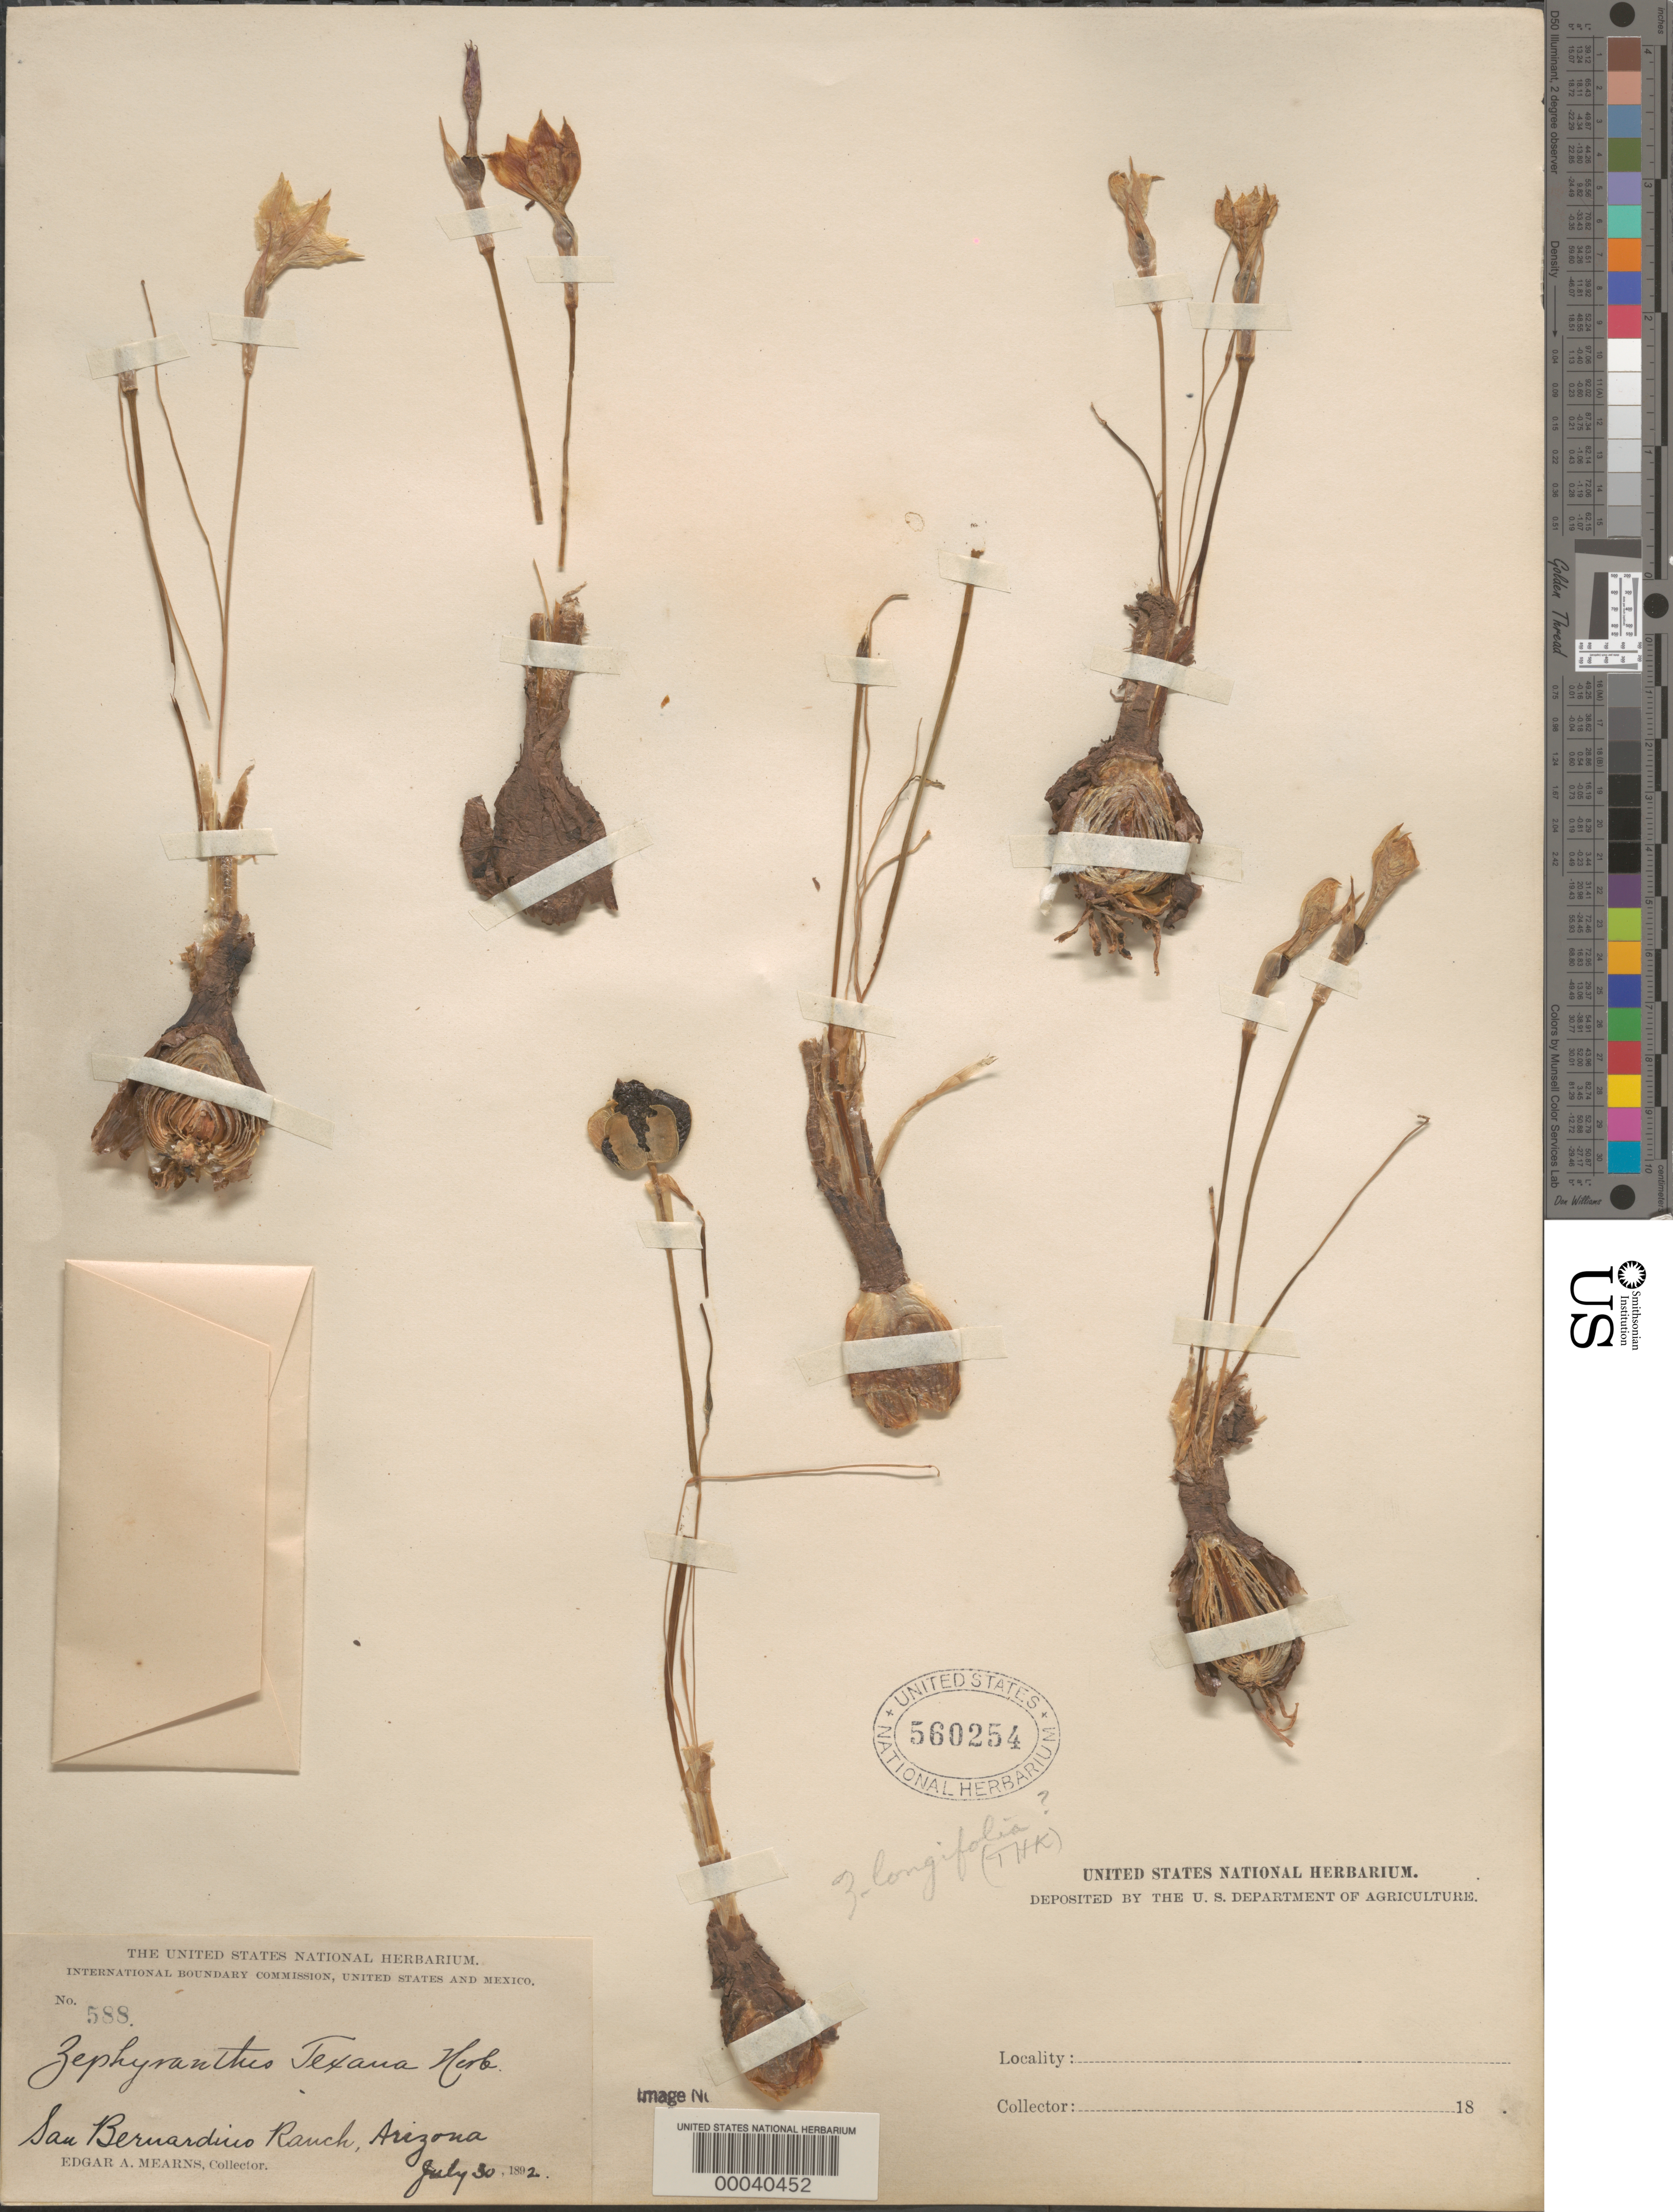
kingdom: Plantae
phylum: Tracheophyta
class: Liliopsida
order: Asparagales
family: Amaryllidaceae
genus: Zephyranthes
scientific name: Zephyranthes tubispatha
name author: (L'Hér.) Hub.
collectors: E. A. Mearns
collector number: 588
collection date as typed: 30 Jul 1892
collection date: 1892-07-30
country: United States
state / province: Arizona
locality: San bernardino ranch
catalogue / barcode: US 560254